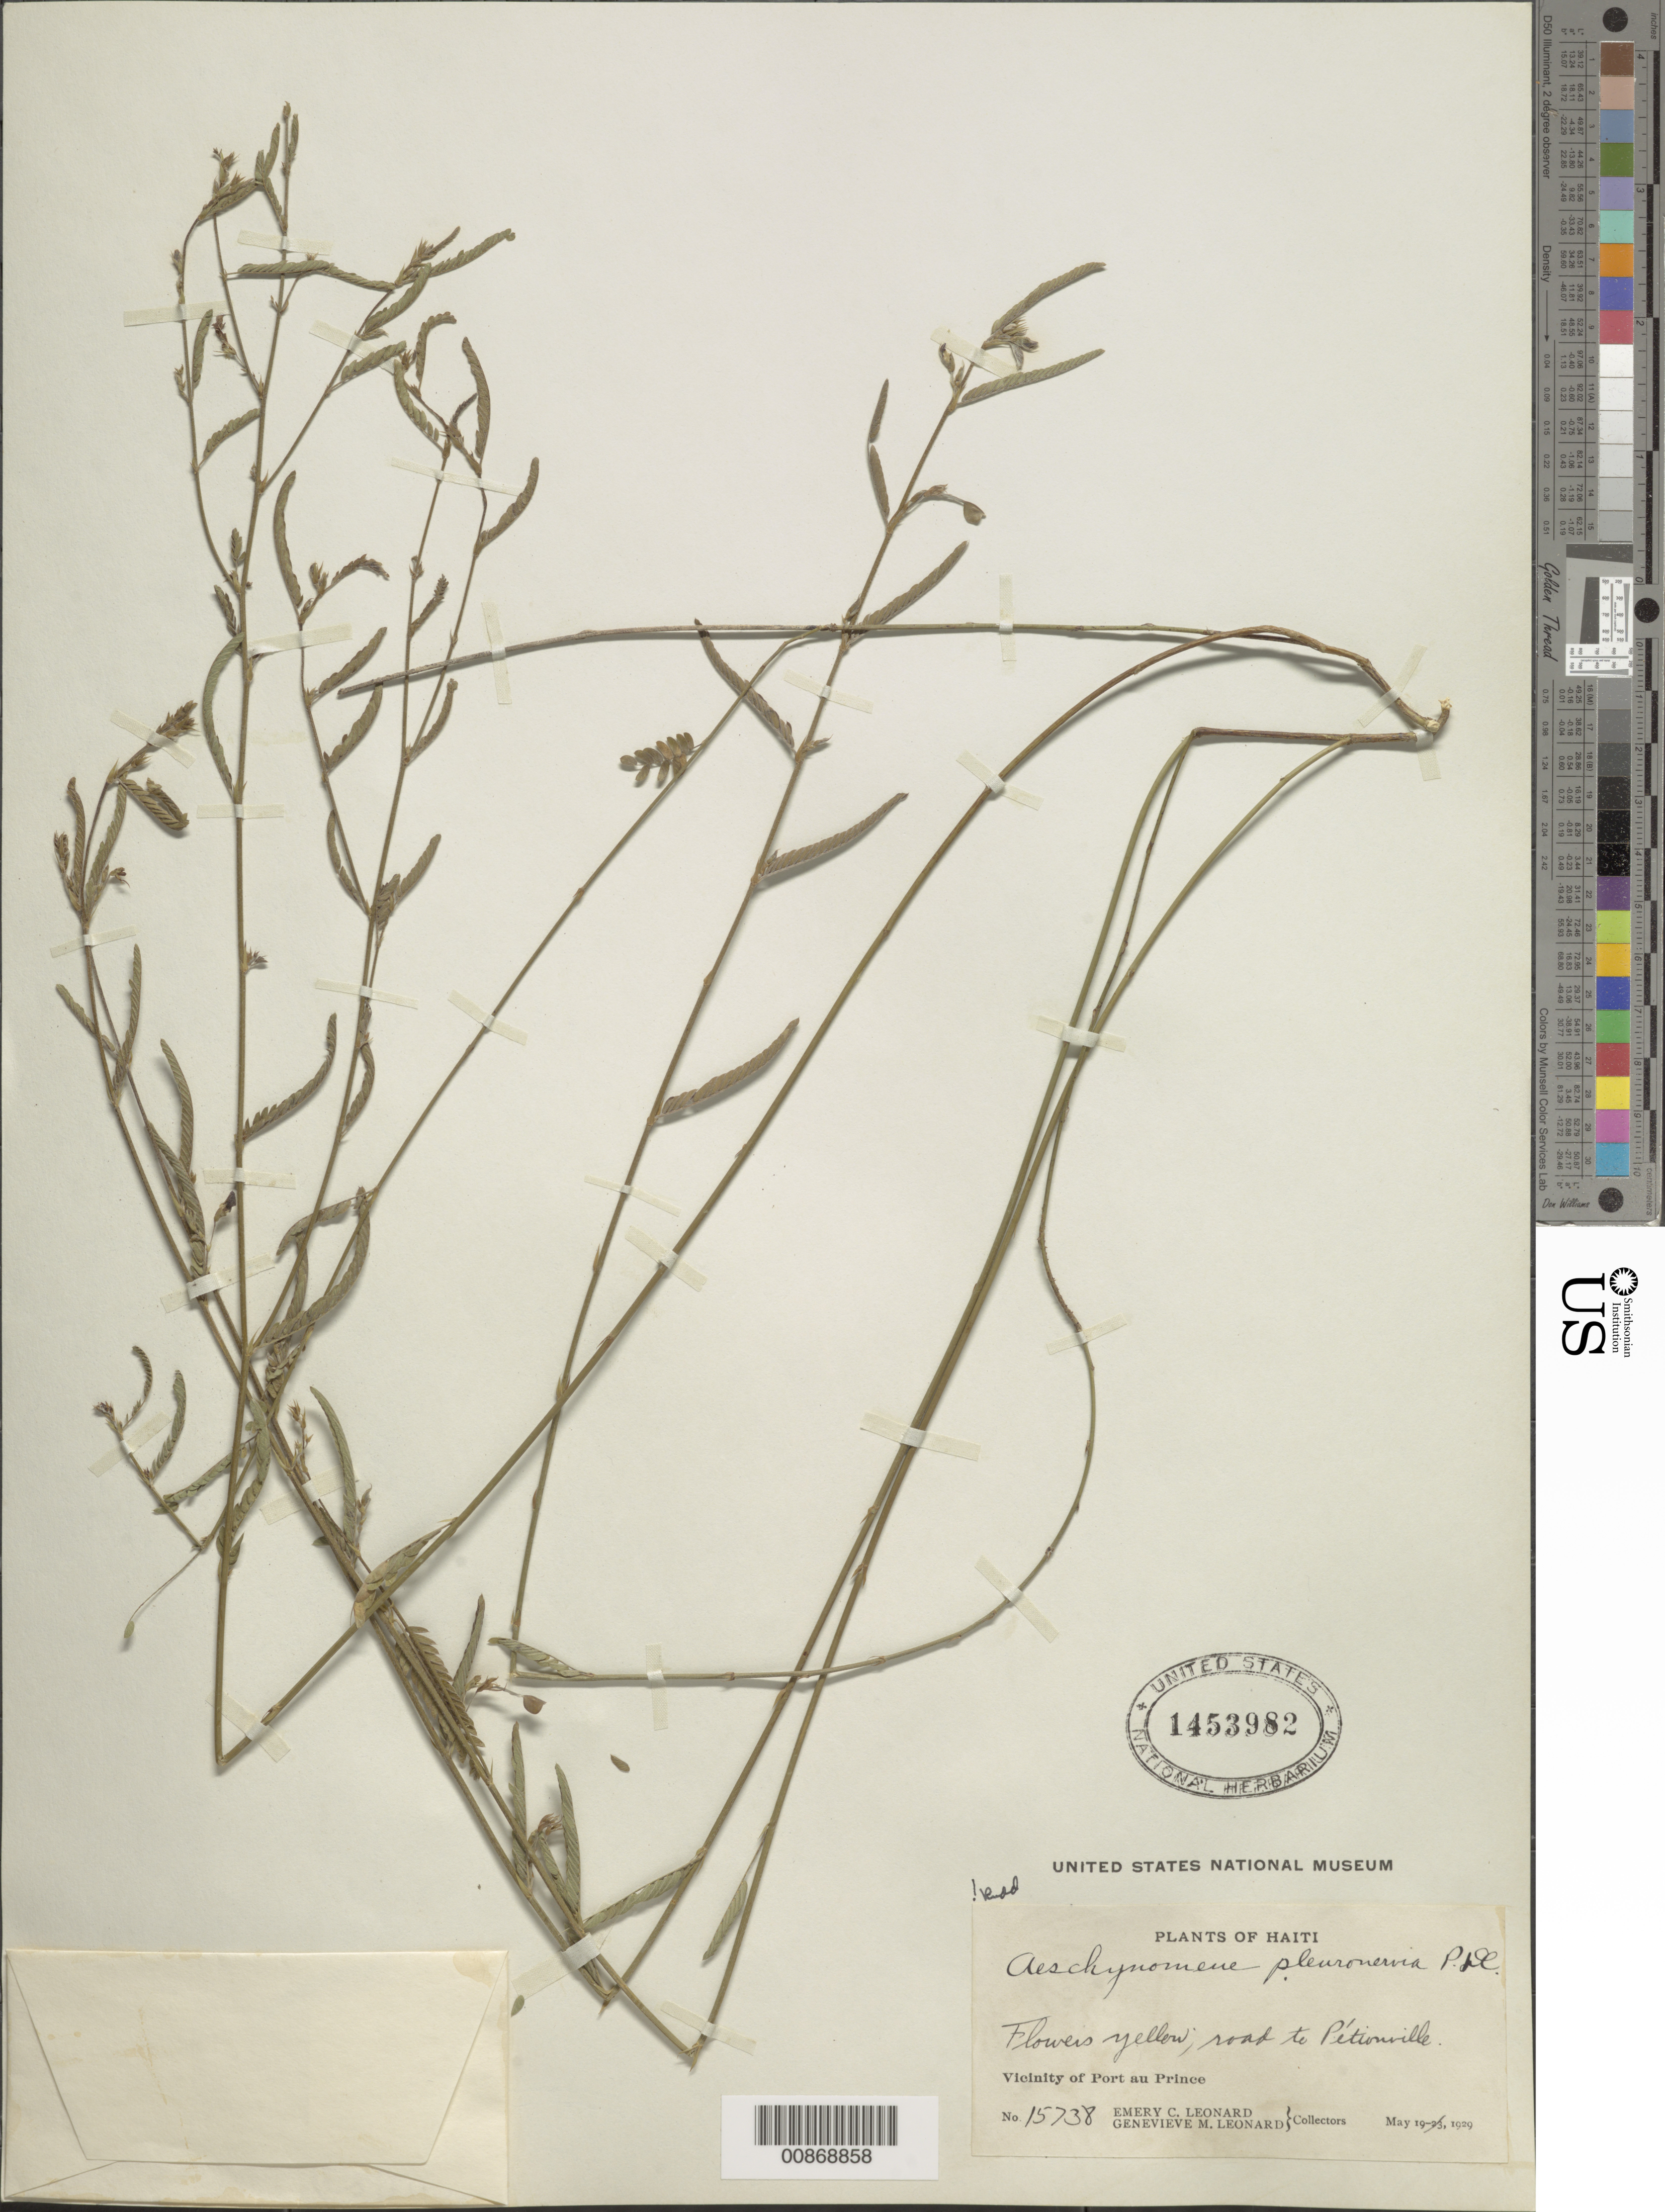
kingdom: Plantae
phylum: Tracheophyta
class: Magnoliopsida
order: Fabales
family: Fabaceae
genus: Aeschynomene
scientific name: Aeschynomene pleuronervia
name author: DC.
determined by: Rudd, V. E.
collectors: E. C. Leonard & G. M. Leonard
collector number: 15738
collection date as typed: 19 May 1929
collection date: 1929-05-19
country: Haiti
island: Hispaniola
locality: Vicinity of Port au Prince; road to Pétionville.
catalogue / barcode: US 1453982